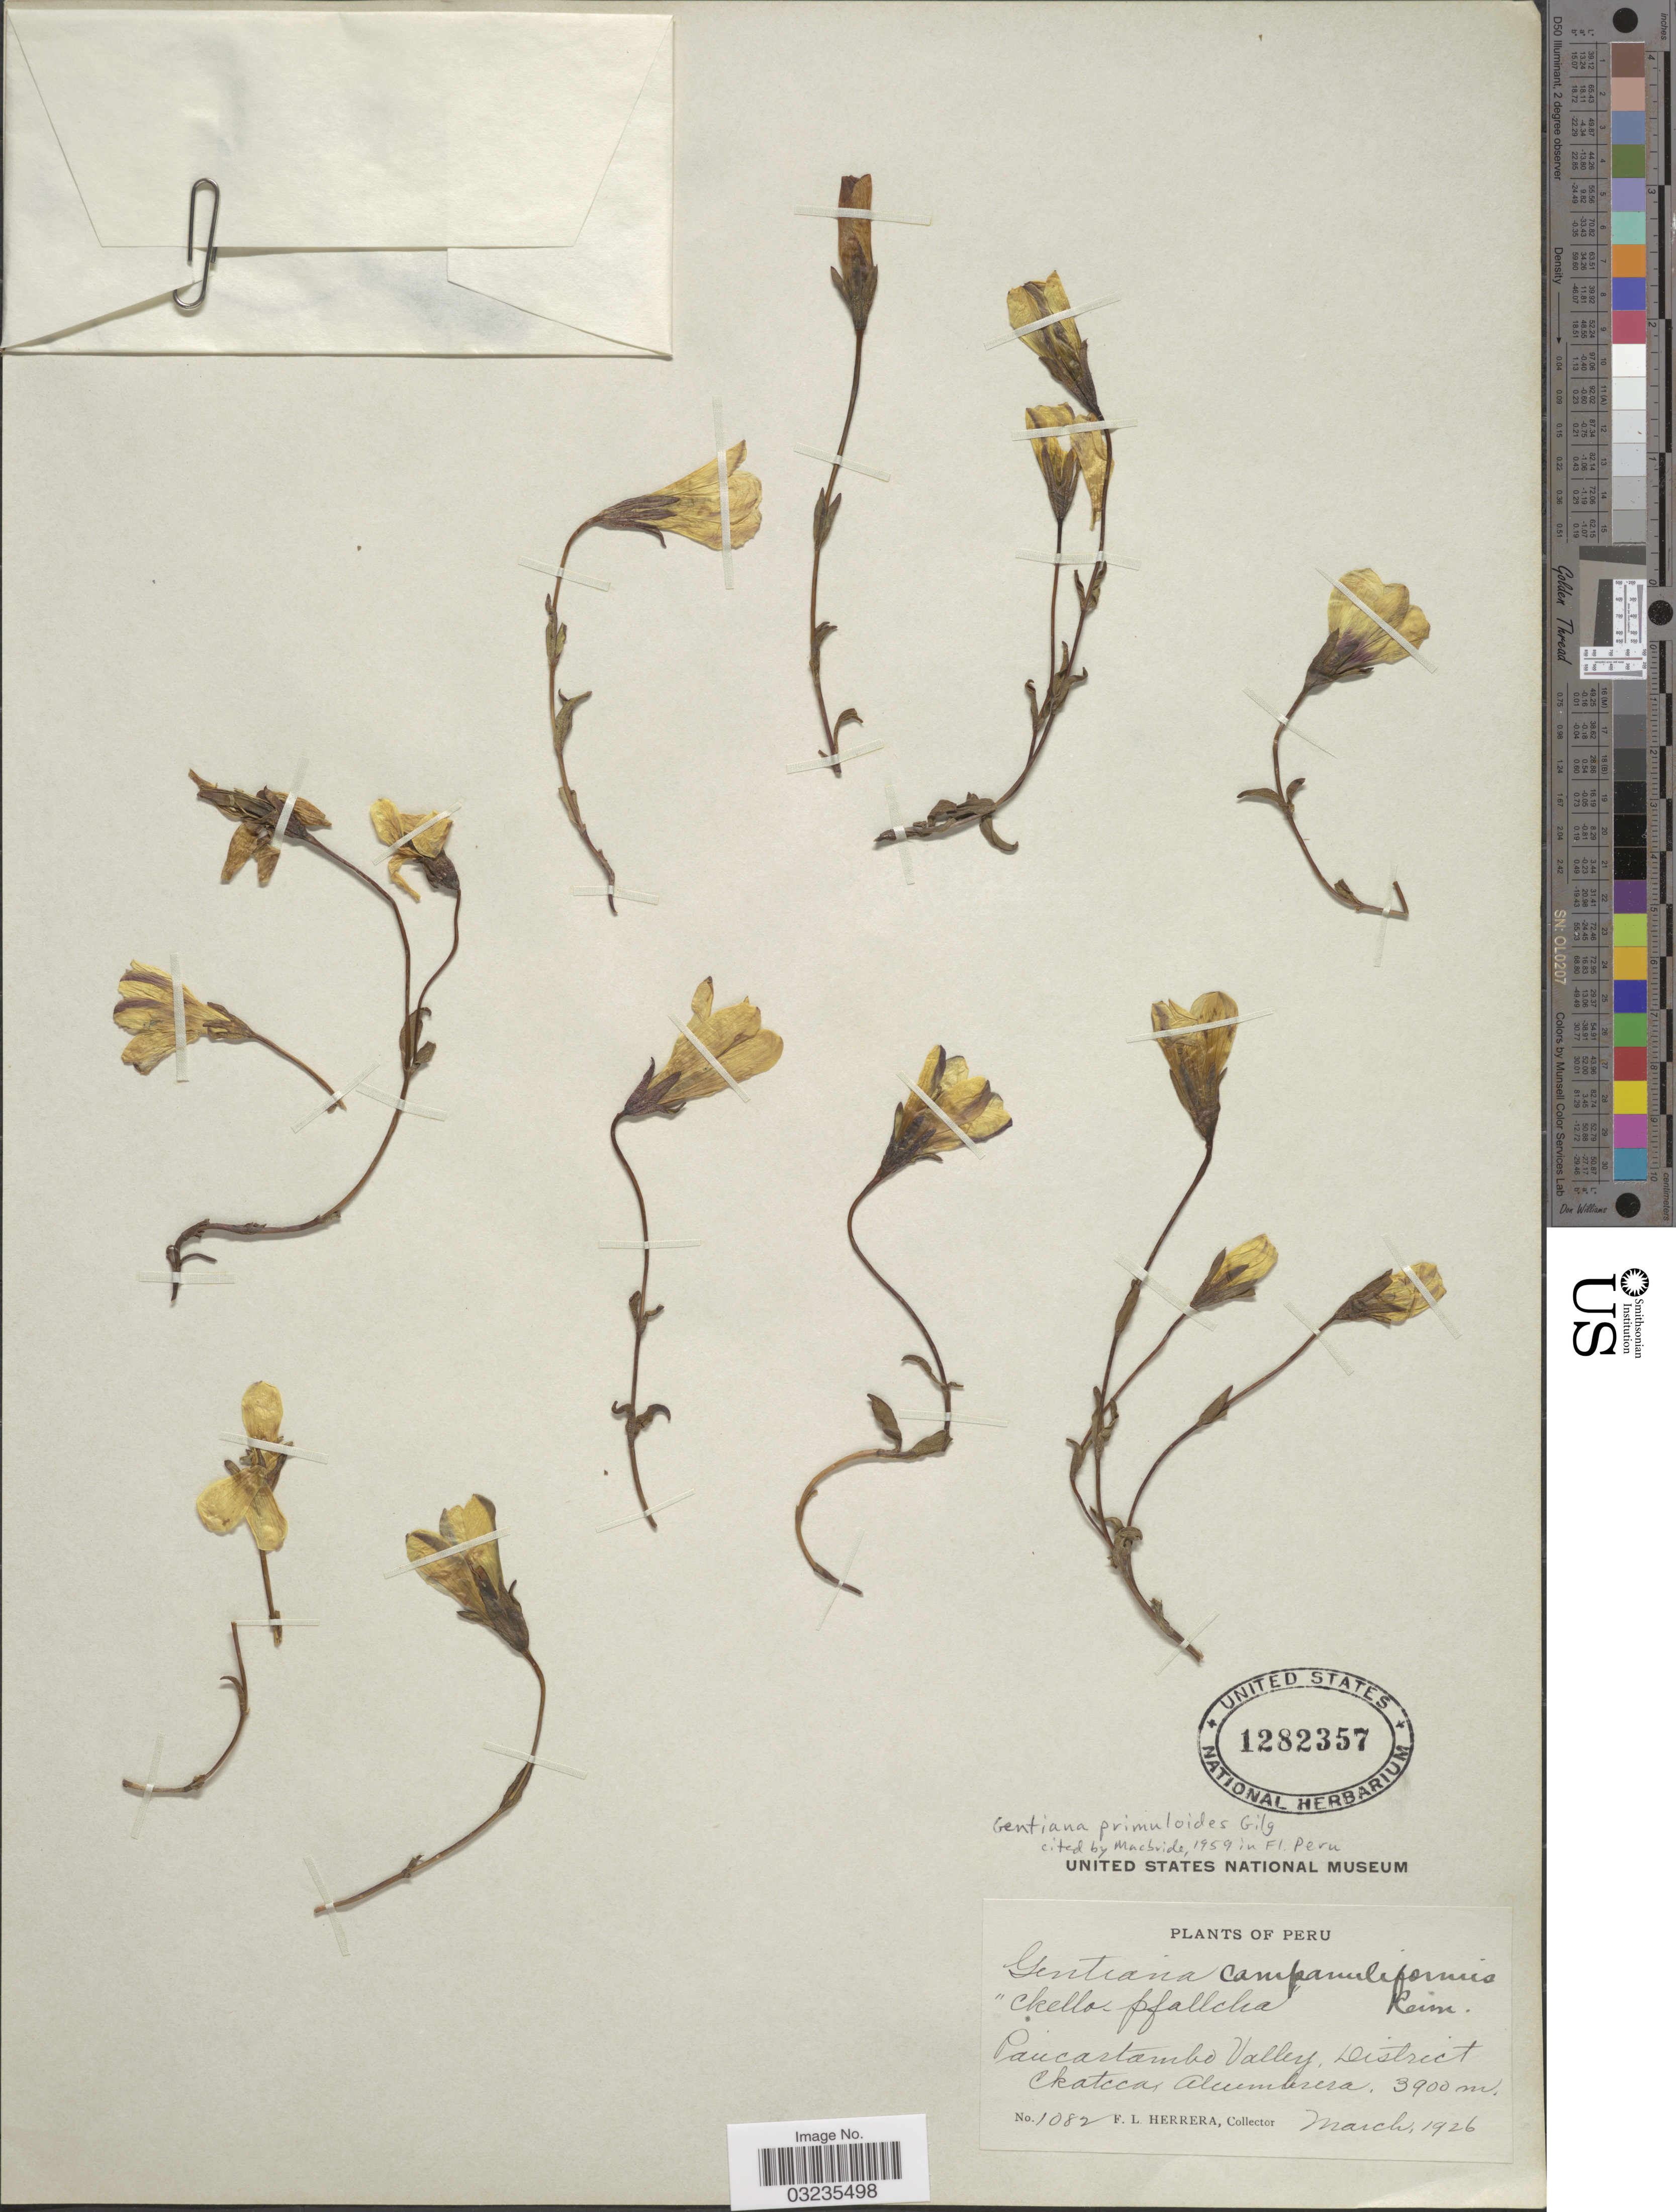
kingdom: Plantae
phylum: Tracheophyta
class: Magnoliopsida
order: Gentianales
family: Gentianaceae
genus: Gentiana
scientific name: Gentiana primuloides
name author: Gilg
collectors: F. L. Herrera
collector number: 1082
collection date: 1926-03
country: Peru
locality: Paucartambo Valley, District Ckatua , Alumbrera.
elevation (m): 3900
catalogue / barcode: US 1282357